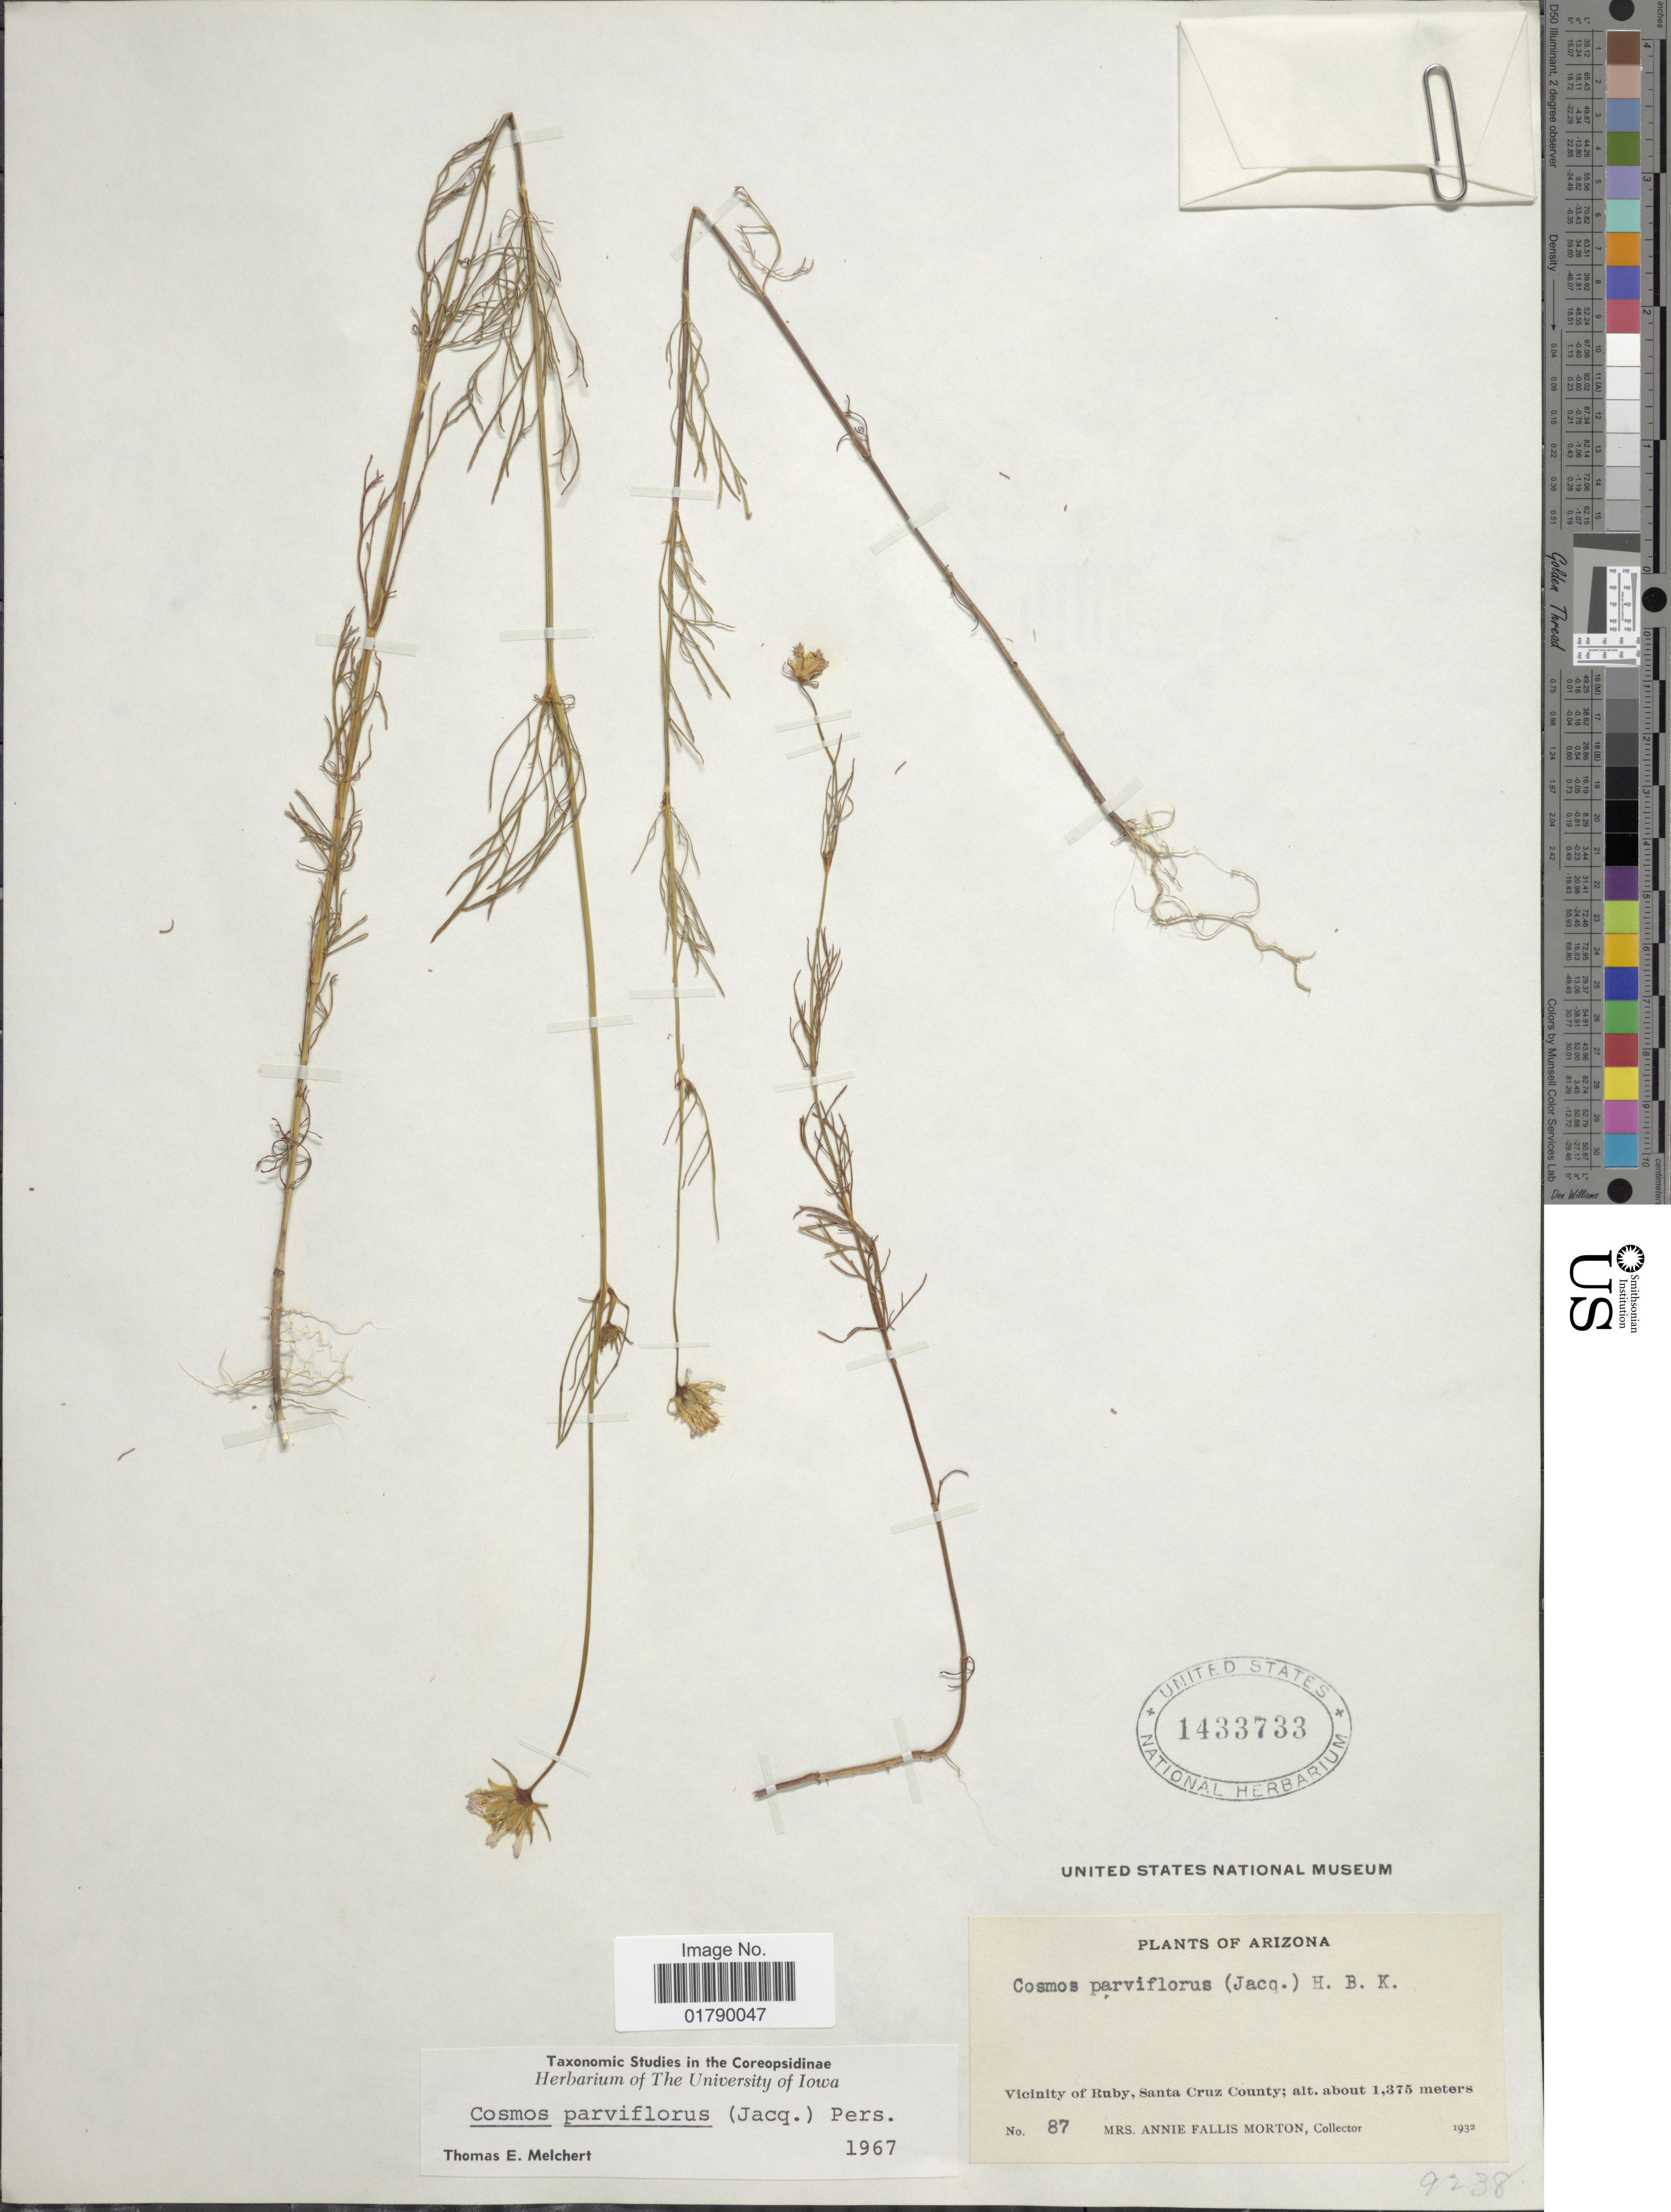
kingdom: Plantae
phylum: Tracheophyta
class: Magnoliopsida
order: Asterales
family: Asteraceae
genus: Cosmos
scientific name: Cosmos parviflorus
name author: (Jacq.) Pers.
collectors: A. F. Morton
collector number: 87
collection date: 1938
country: United States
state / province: Arizona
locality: Vicinity of Ruby, Santa Cruz County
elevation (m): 1375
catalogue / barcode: US 1433733